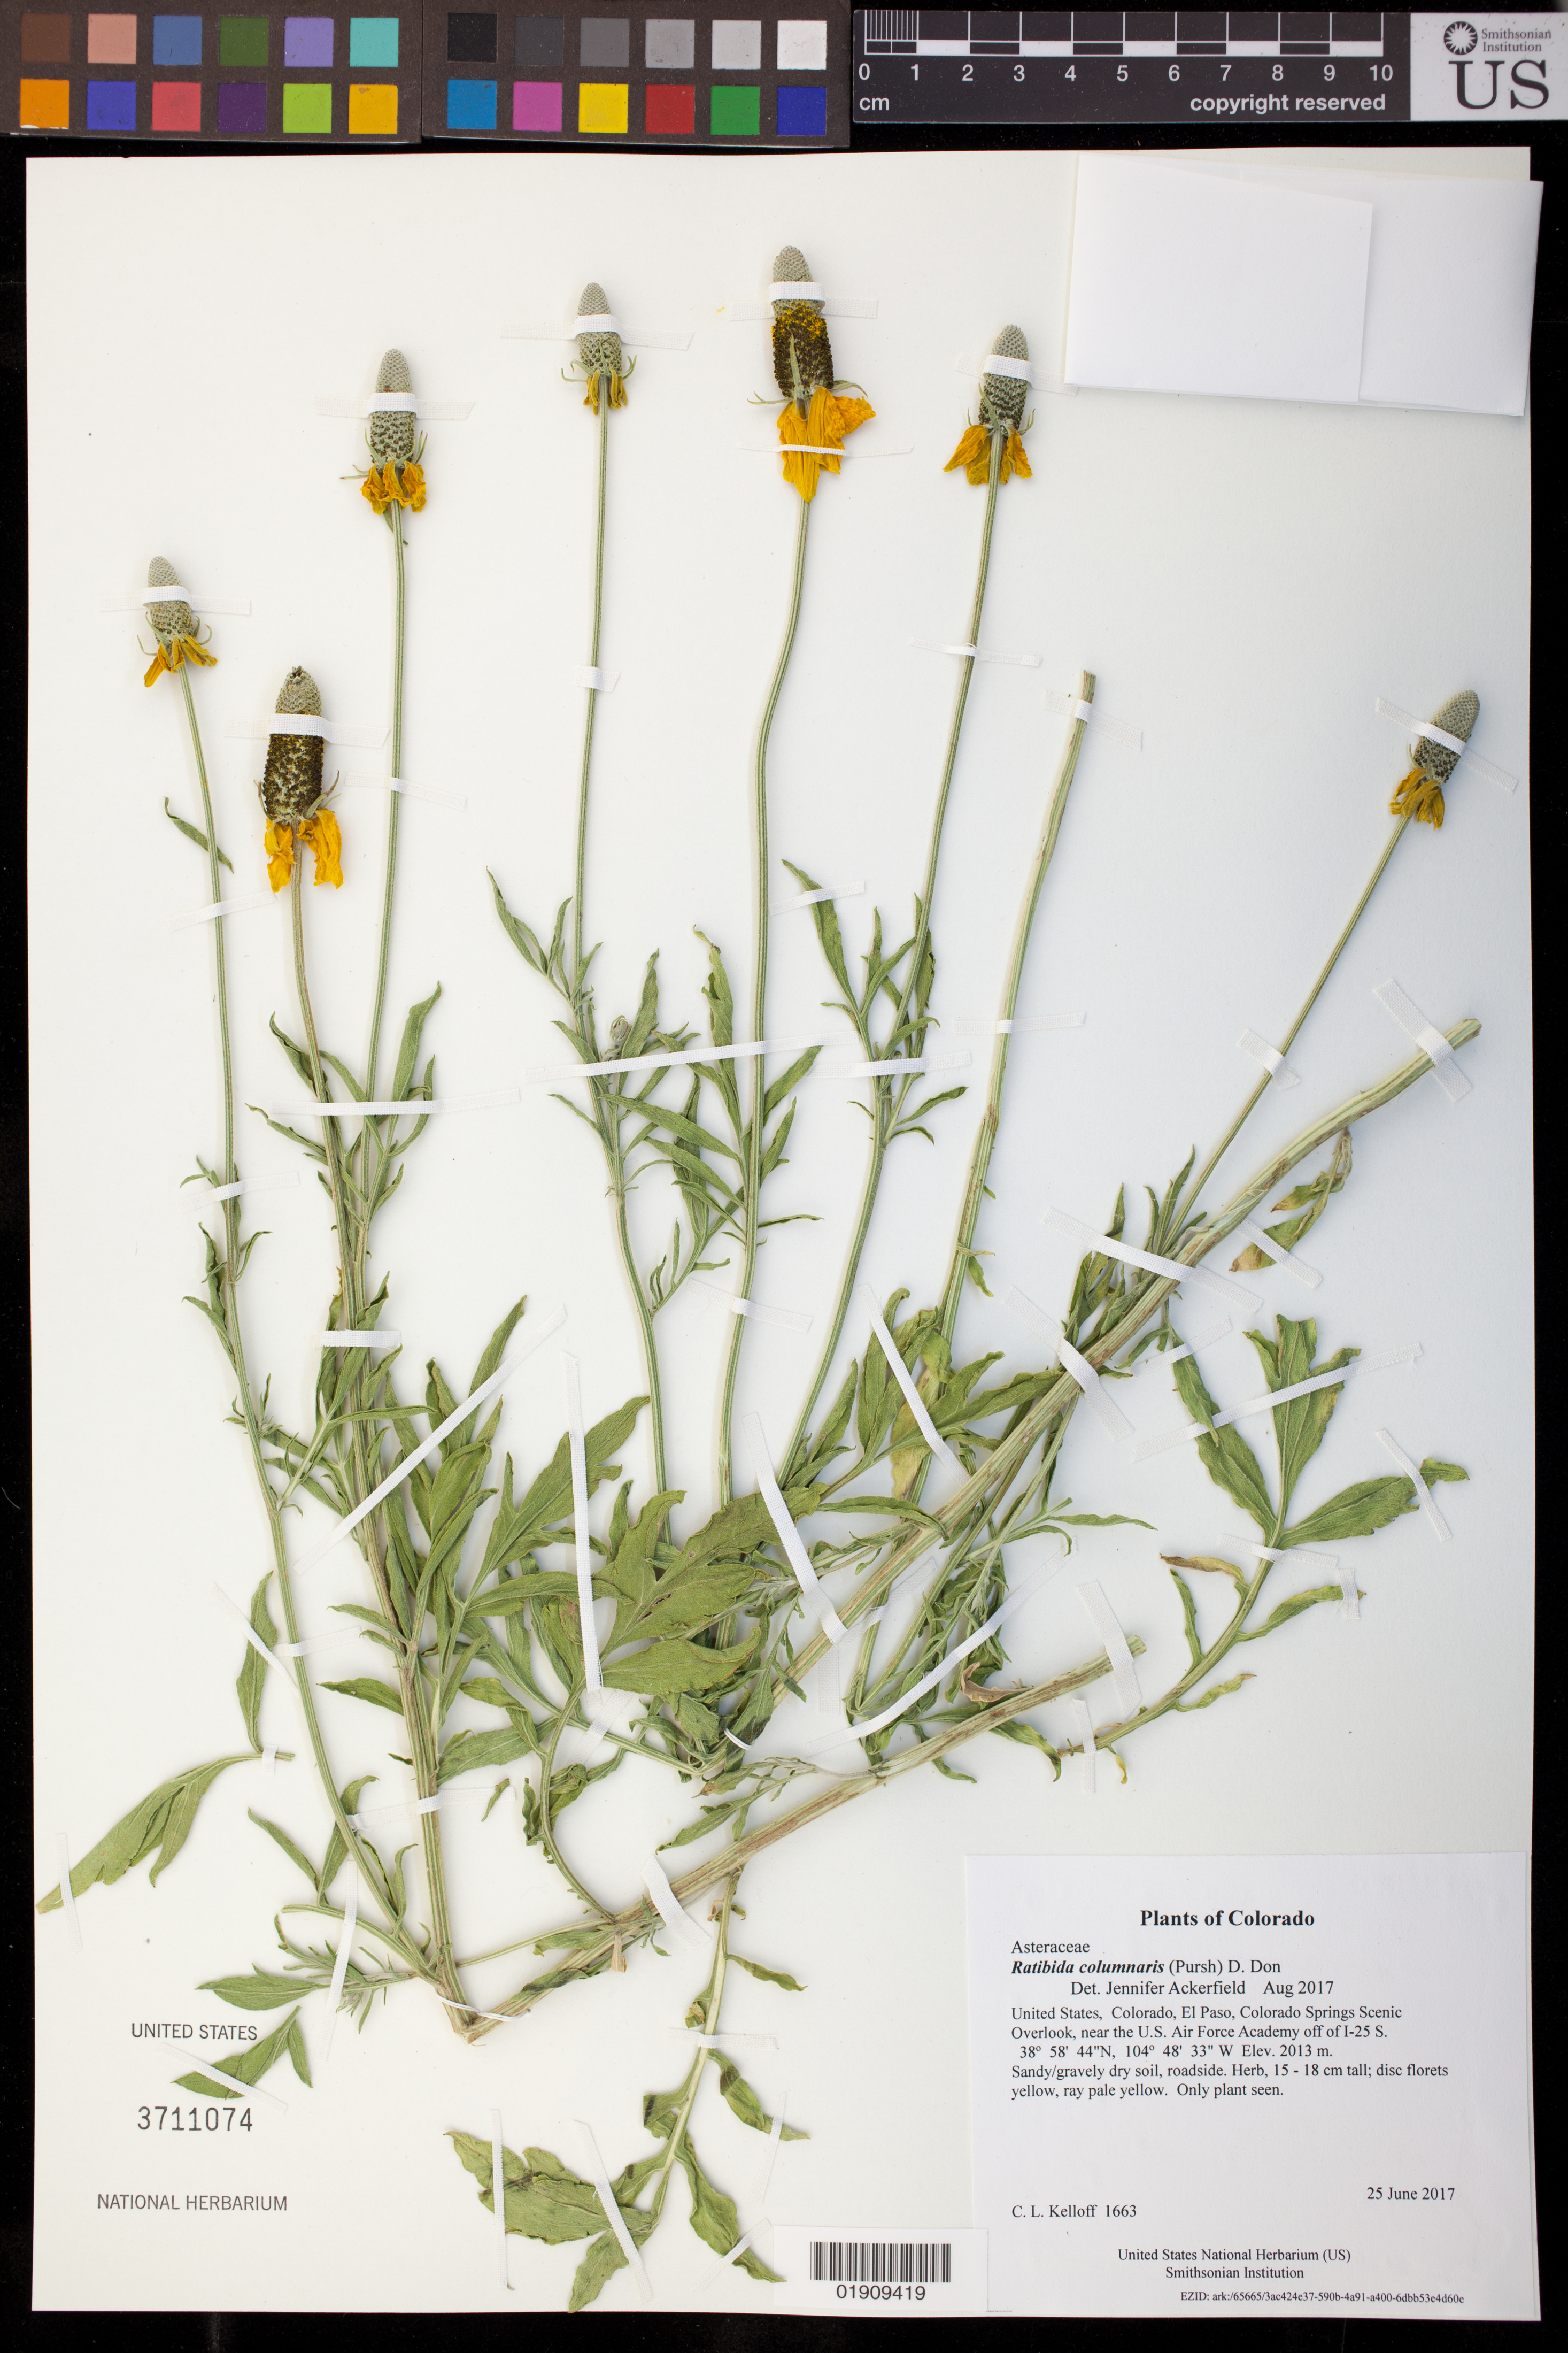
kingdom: Plantae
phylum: Tracheophyta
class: Magnoliopsida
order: Asterales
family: Asteraceae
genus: Ratibida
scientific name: Ratibida columnaris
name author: (Pursh) D. Don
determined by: Ackerfield, Jennifer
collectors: C. L. Kelloff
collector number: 1663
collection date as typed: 25 June 2017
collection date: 2017-06-25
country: United States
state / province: Colorado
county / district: El Paso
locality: Colorado Springs Scenic Overlook, near the U.S. Air Force Academy off of I-25 S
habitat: Sandy/gravely dry soil, roadside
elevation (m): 2013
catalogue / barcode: US 3711074